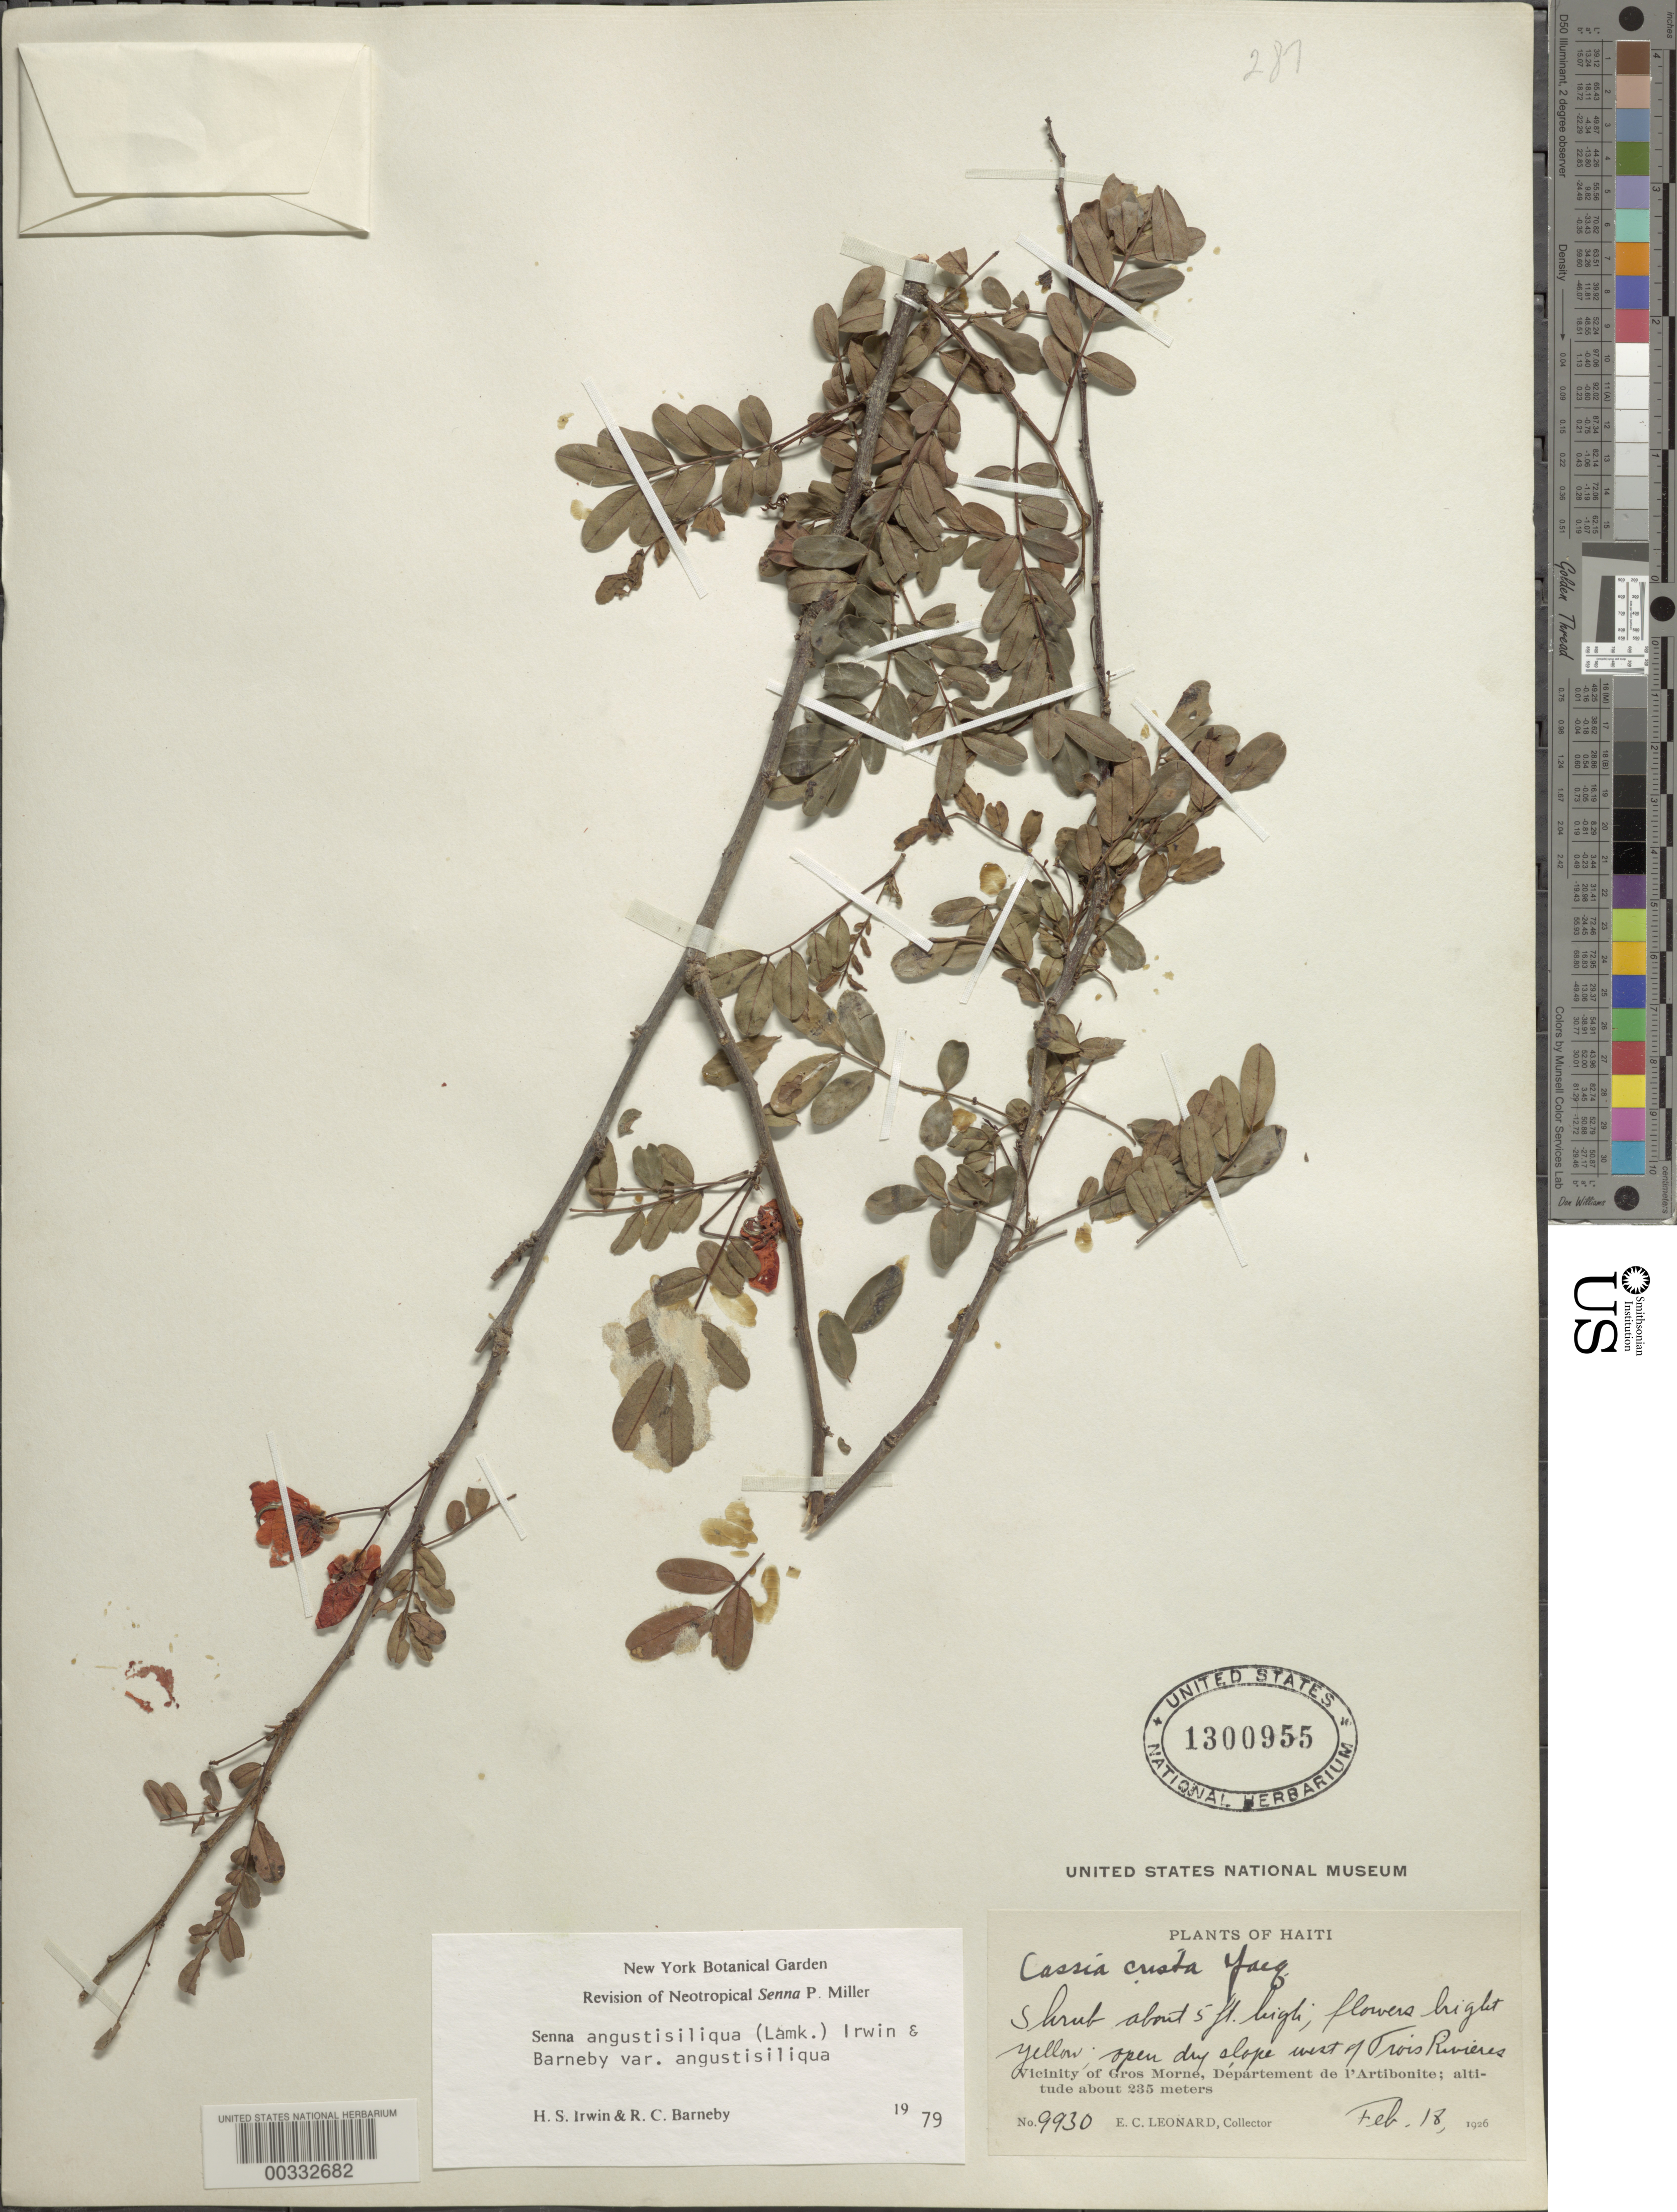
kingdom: Plantae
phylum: Tracheophyta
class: Magnoliopsida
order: Fabales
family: Fabaceae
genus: Senna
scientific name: Senna angustisiliqua var. angustisiliqua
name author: (Lam.) H.S. Irwin & Barneby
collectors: E. C. Leonard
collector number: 9930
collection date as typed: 18 Feb 1926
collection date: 1926-02-18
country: Haiti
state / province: Artibonite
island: Hispaniola Island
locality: W of trois riviers; vicinity of gros morne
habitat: Dry slope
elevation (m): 235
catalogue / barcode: US 1300955